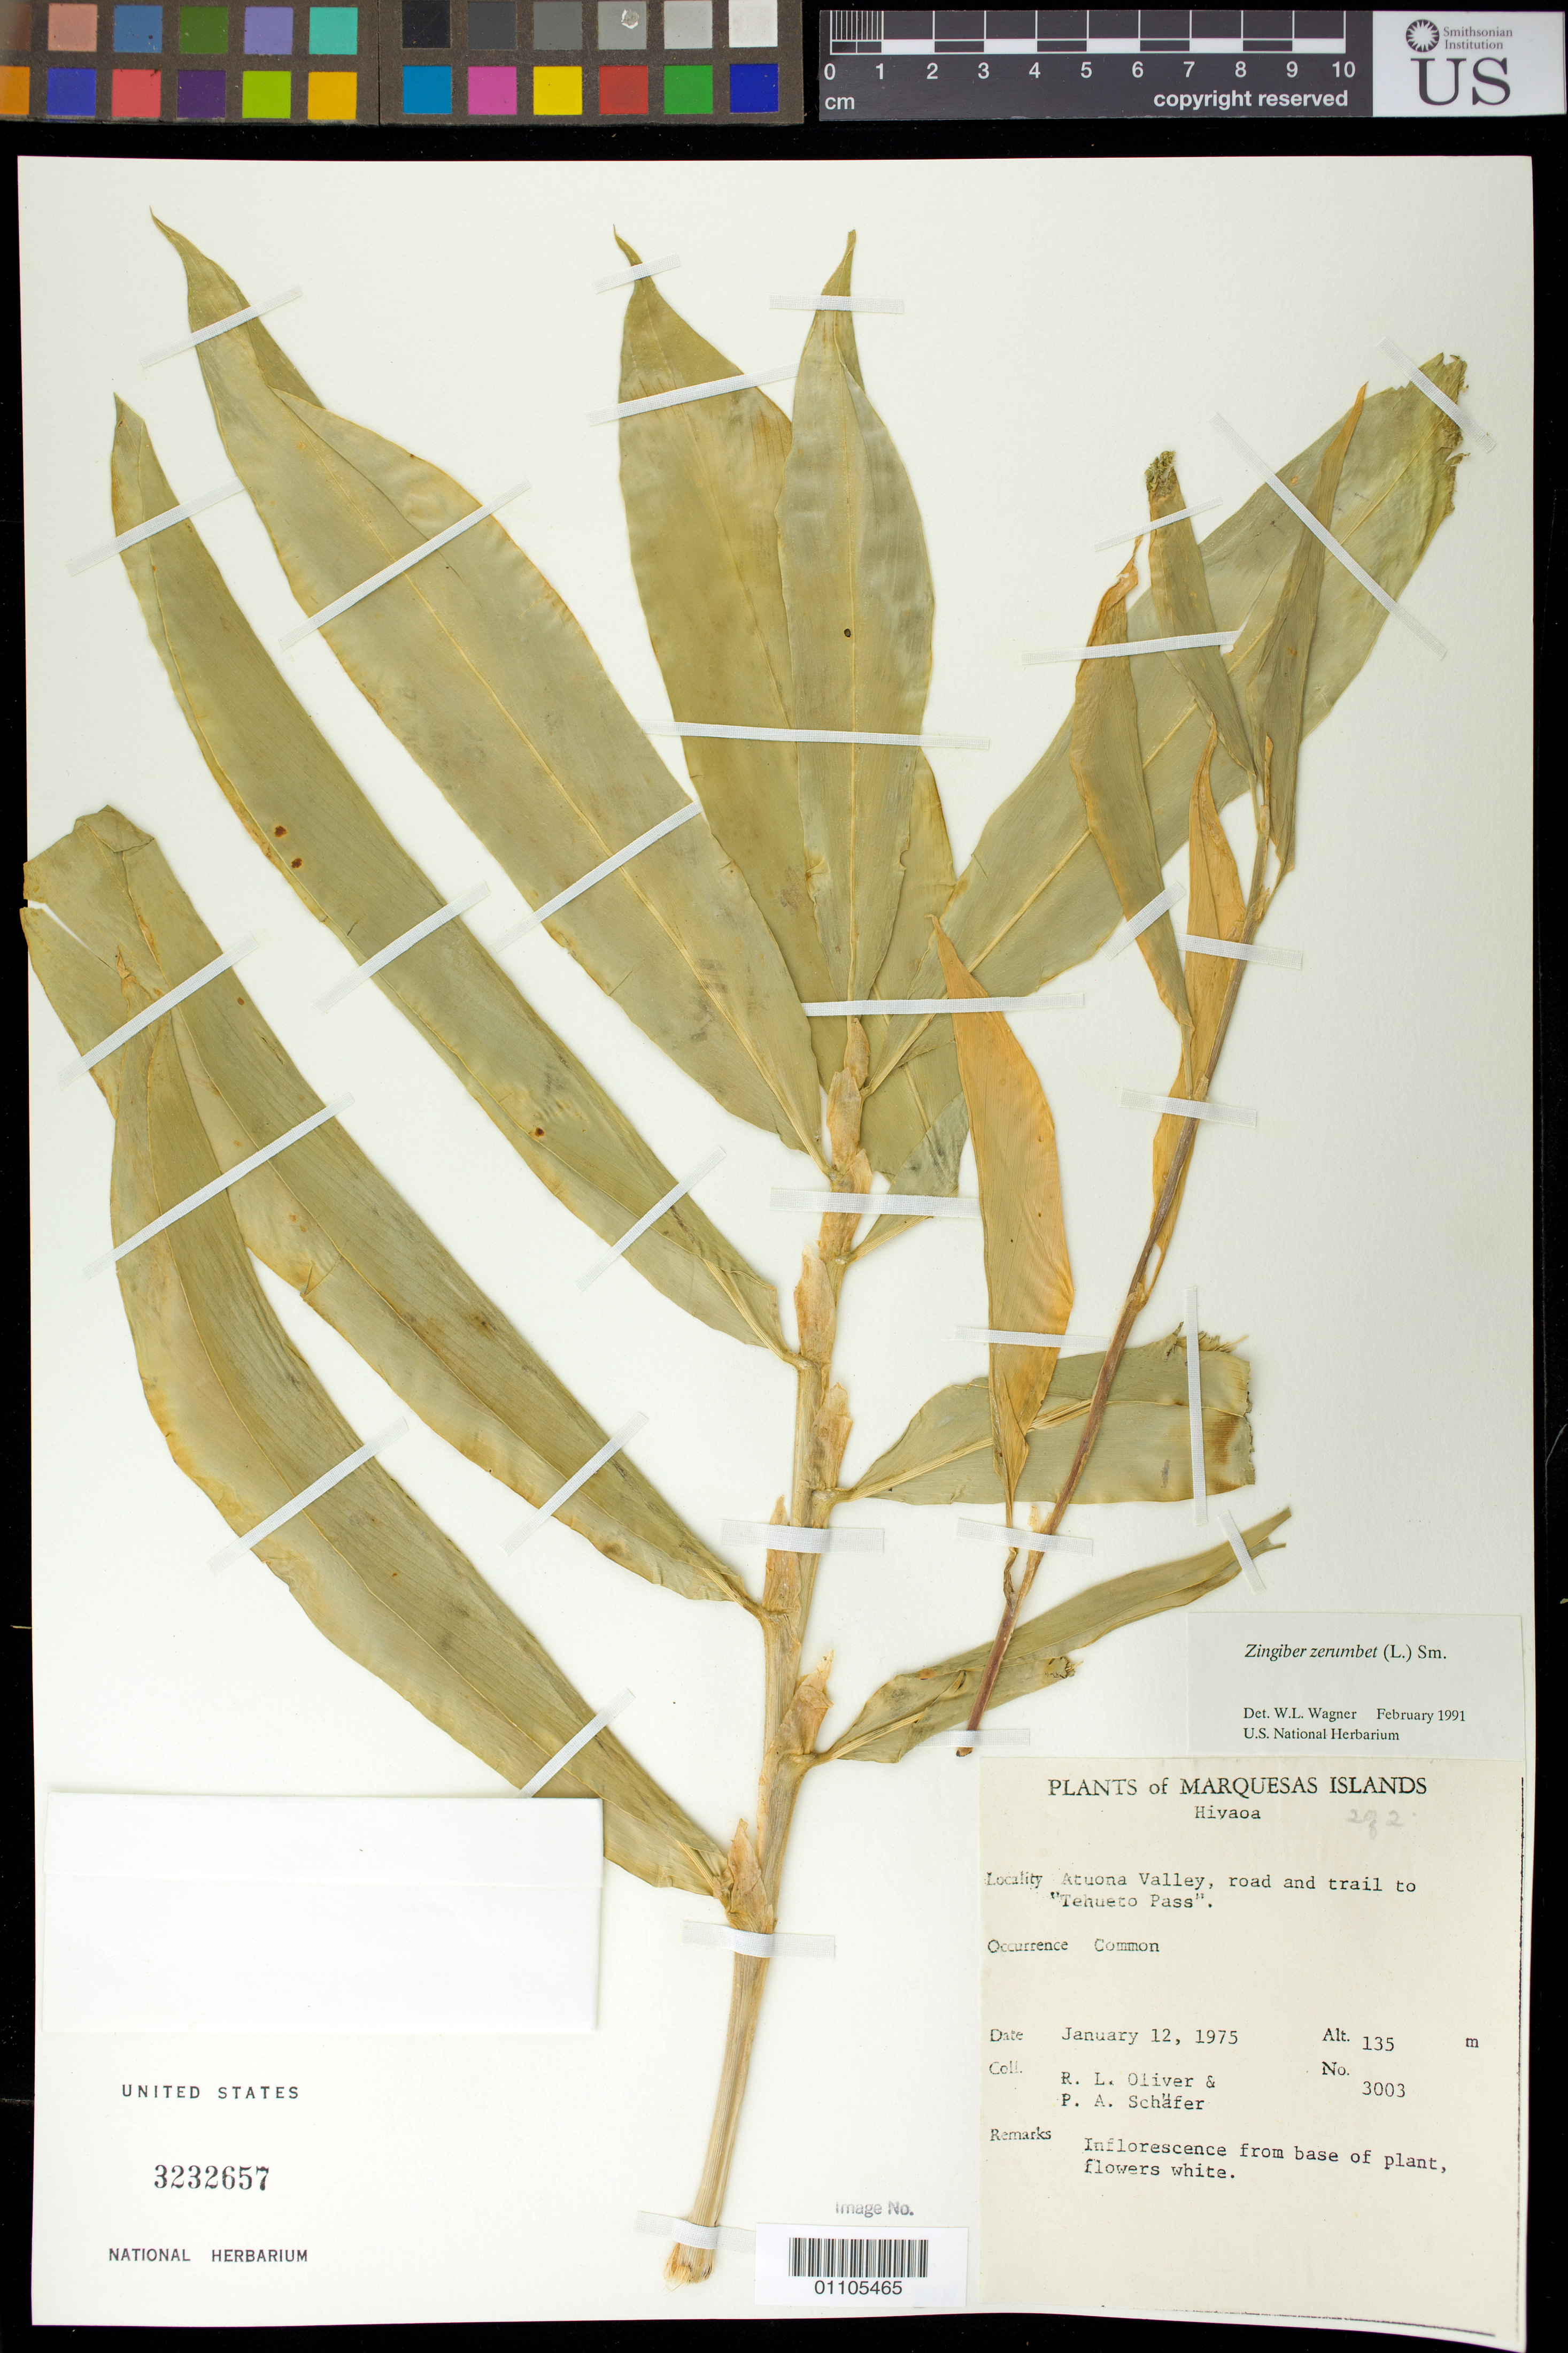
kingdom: Plantae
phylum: Tracheophyta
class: Liliopsida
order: Zingiberales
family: Zingiberaceae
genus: Zingiber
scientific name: Zingiber zerumbet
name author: (L.) Sm.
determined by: Wagner, W. L., (BOT), Smithsonian Institution - National Museum of Natural History (UNITED STATES)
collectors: R. L. Oliver & P. A. Schäfer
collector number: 3003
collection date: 1975-01-12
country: French Polynesia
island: Hiva Oa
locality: Atuona Valley, road and trail to "Tehueto Pass"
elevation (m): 135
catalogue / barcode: US 3232657